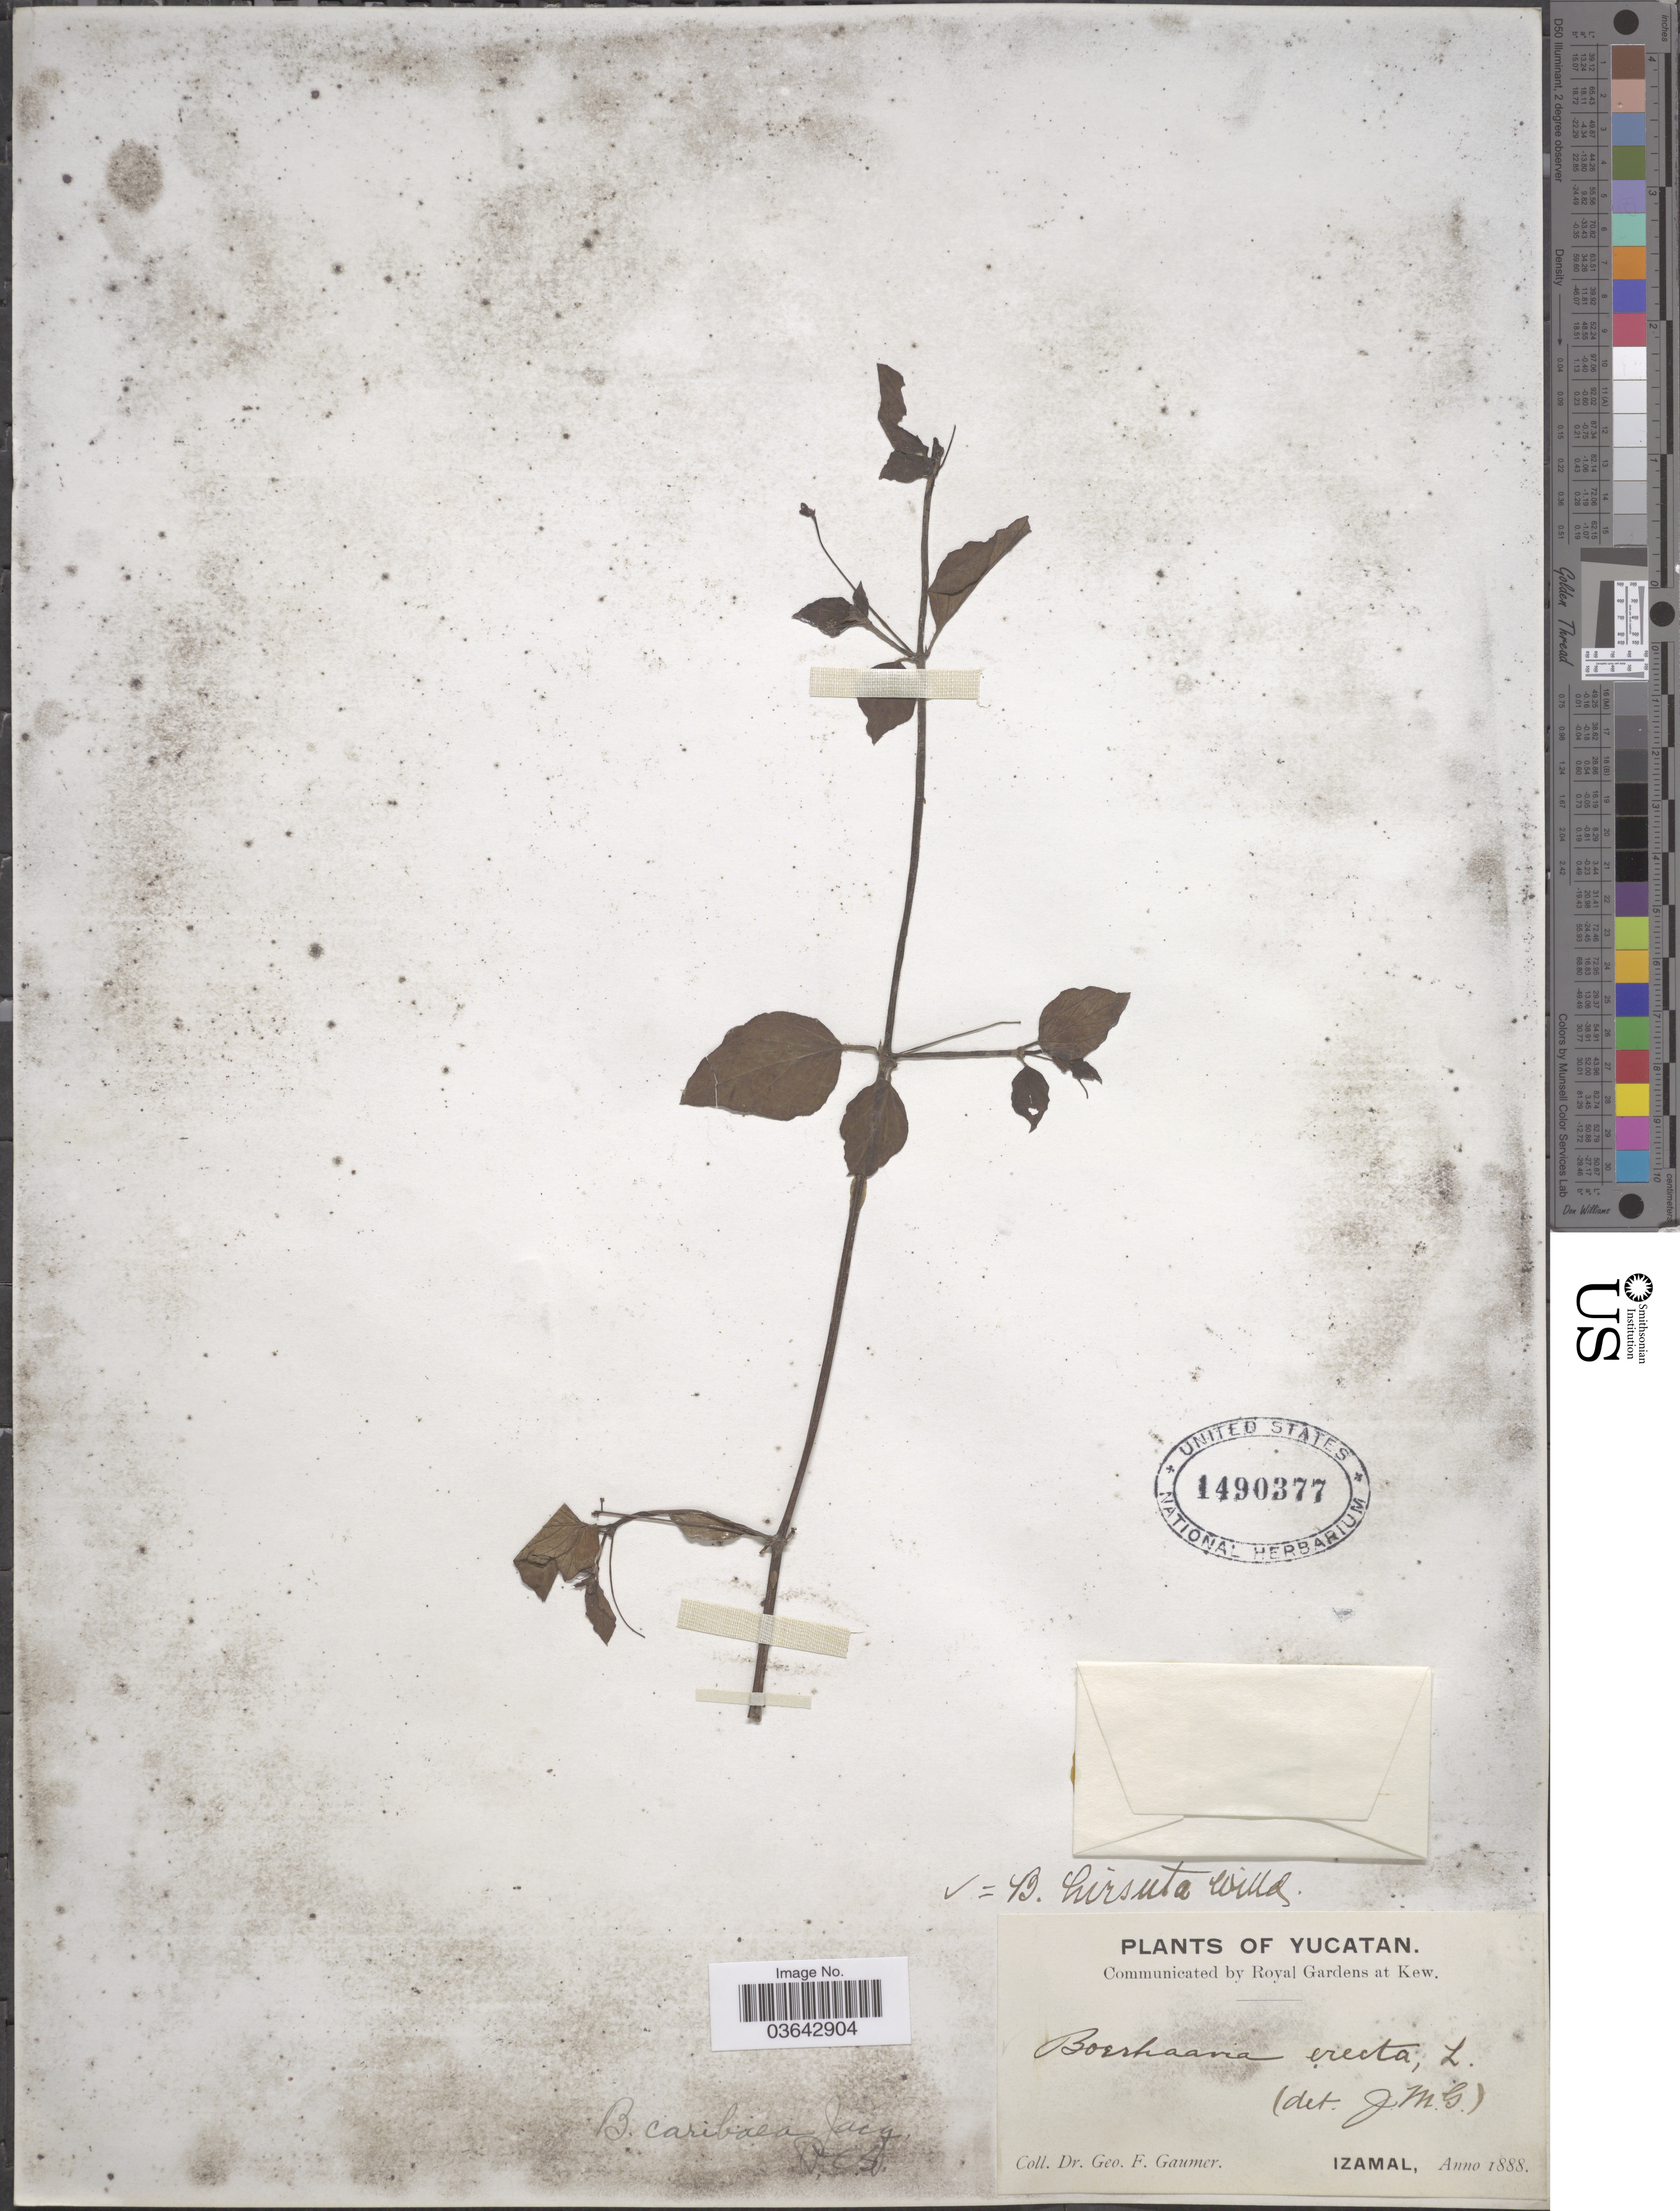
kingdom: Plantae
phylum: Tracheophyta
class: Magnoliopsida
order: Caryophyllales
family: Nyctaginaceae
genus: Boerhavia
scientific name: Boerhavia caribaea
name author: Jacq.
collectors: G. F. Gaumer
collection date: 1888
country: Mexico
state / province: Yucatán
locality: Izamal.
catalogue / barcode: US 1490377